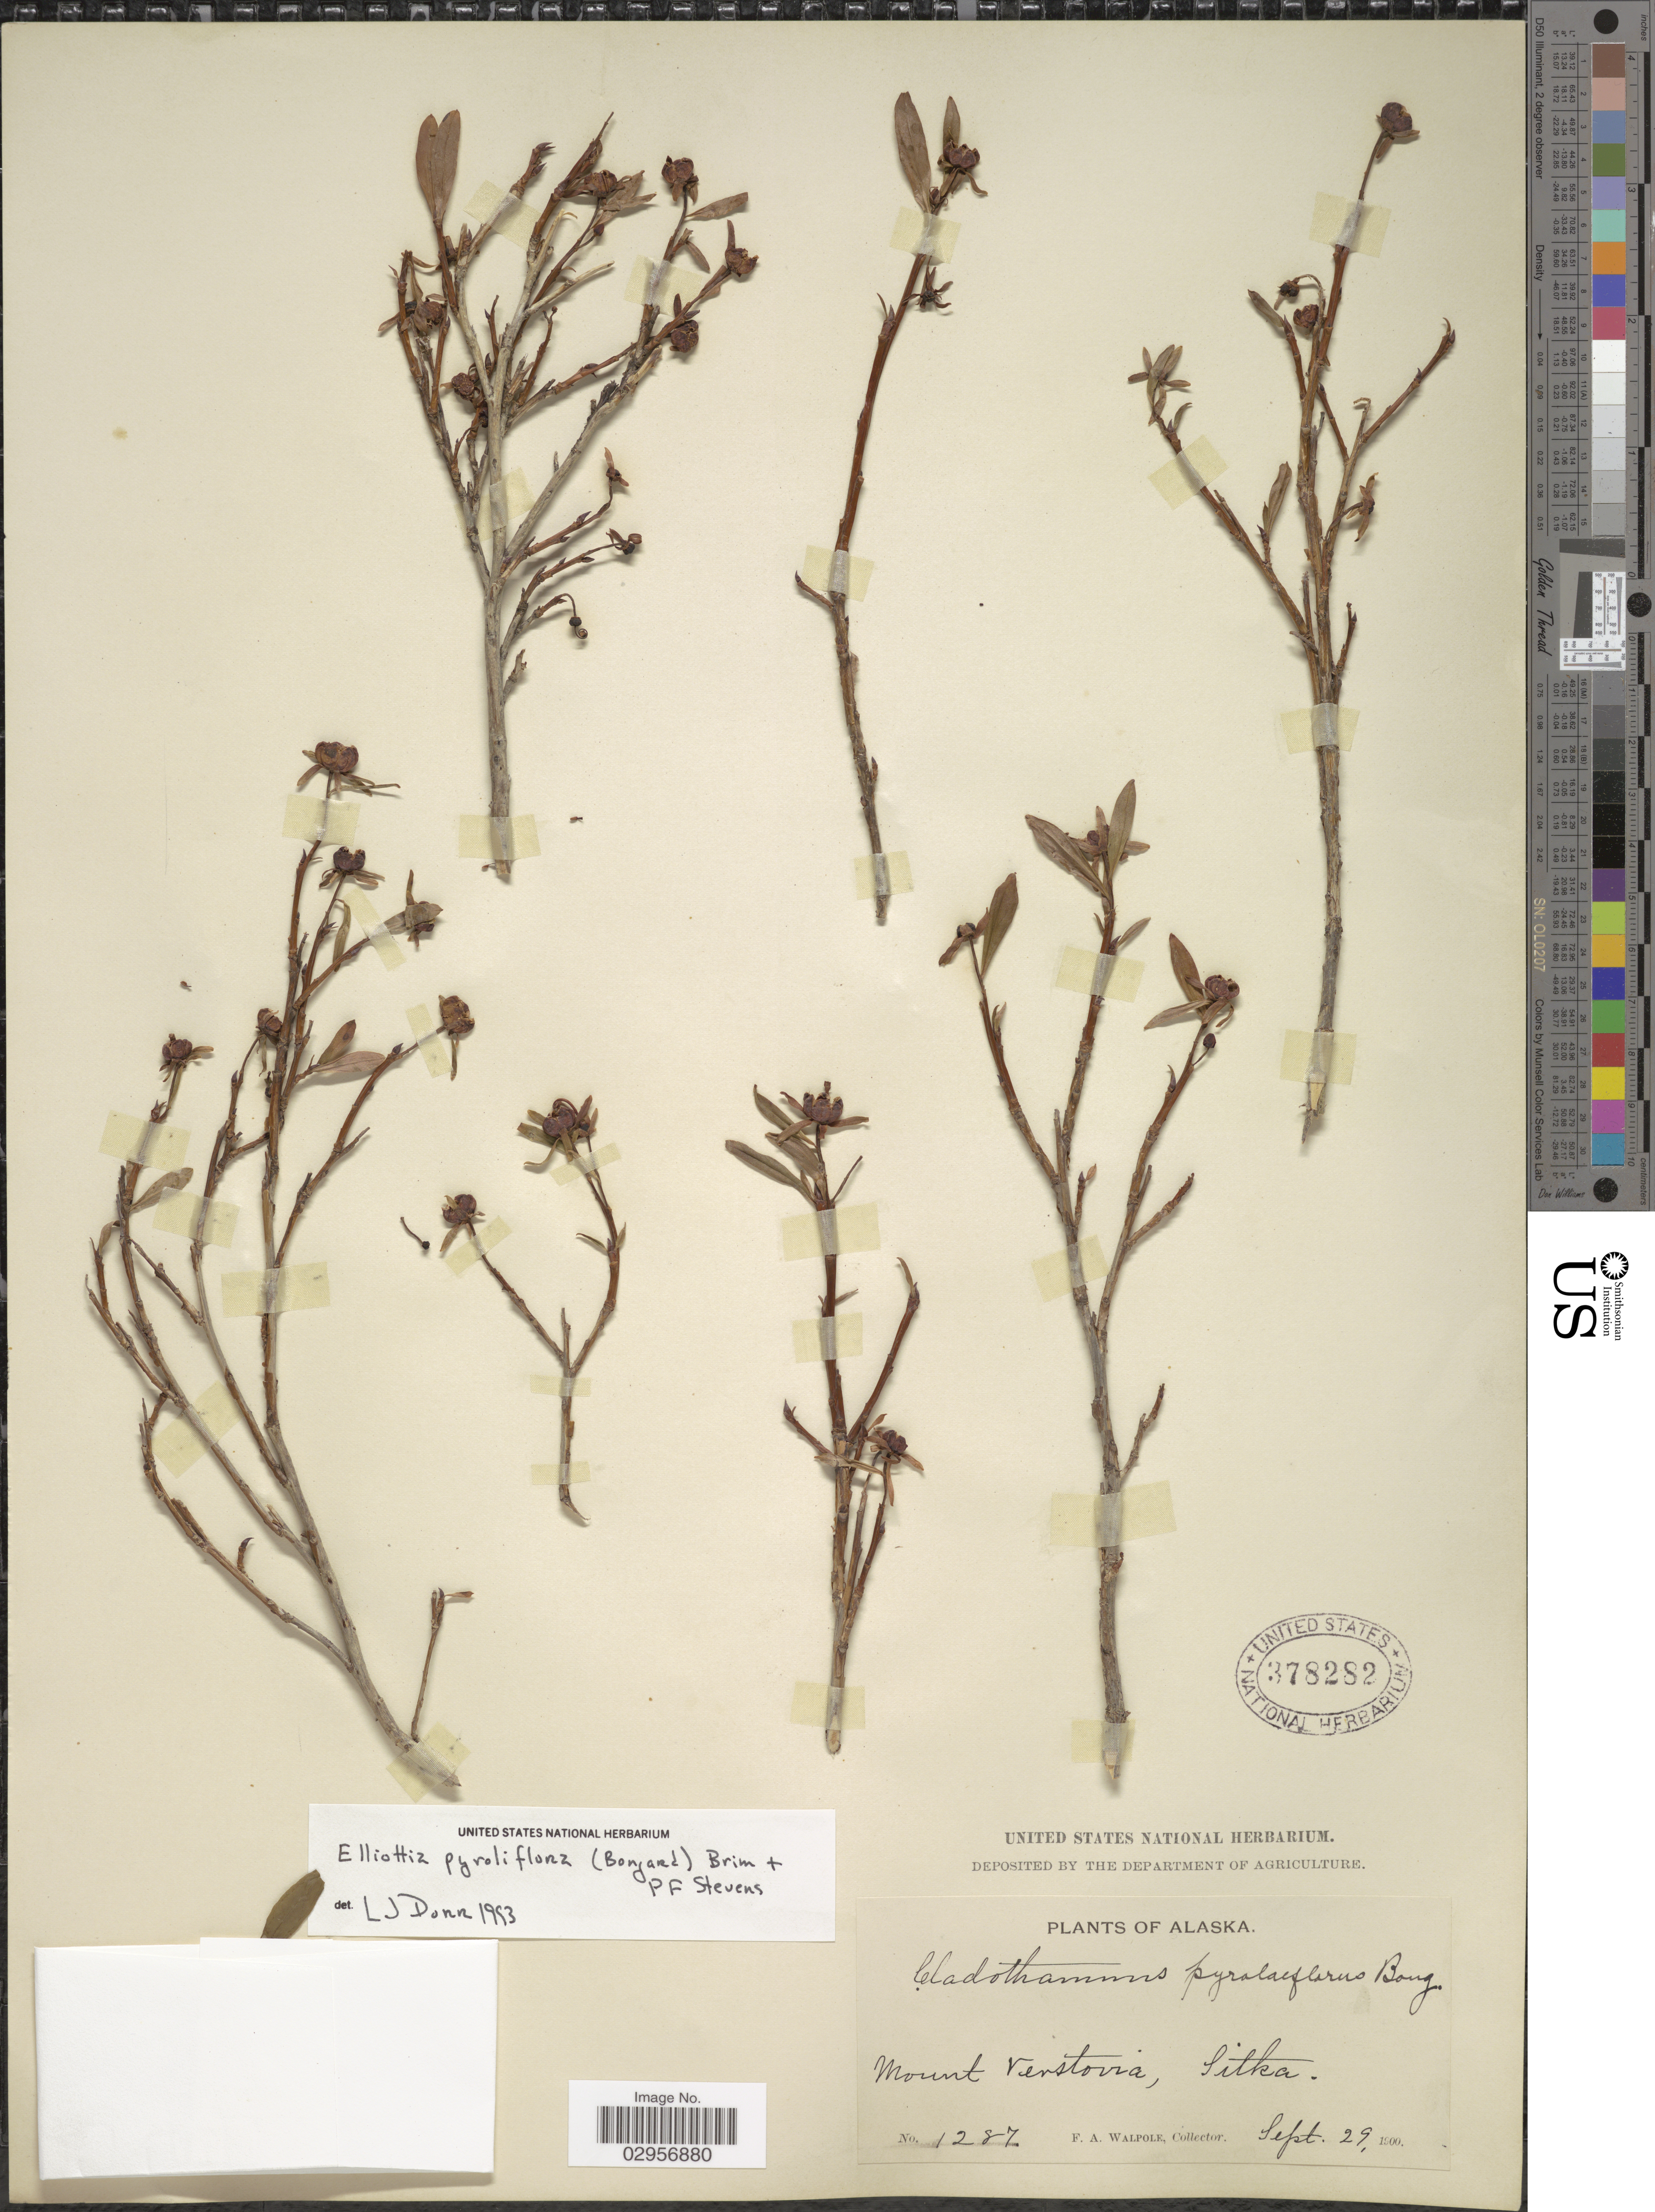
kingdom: Plantae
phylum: Tracheophyta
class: Magnoliopsida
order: Ericales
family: Ericaceae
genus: Elliottia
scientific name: Elliottia pyroliflora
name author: (Bong.) P.F. Stevens & Brim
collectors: F. Walpole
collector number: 1287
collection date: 1900-09-29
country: United States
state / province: Alaska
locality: Mount Verstovia, Sitka.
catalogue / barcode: US 378282